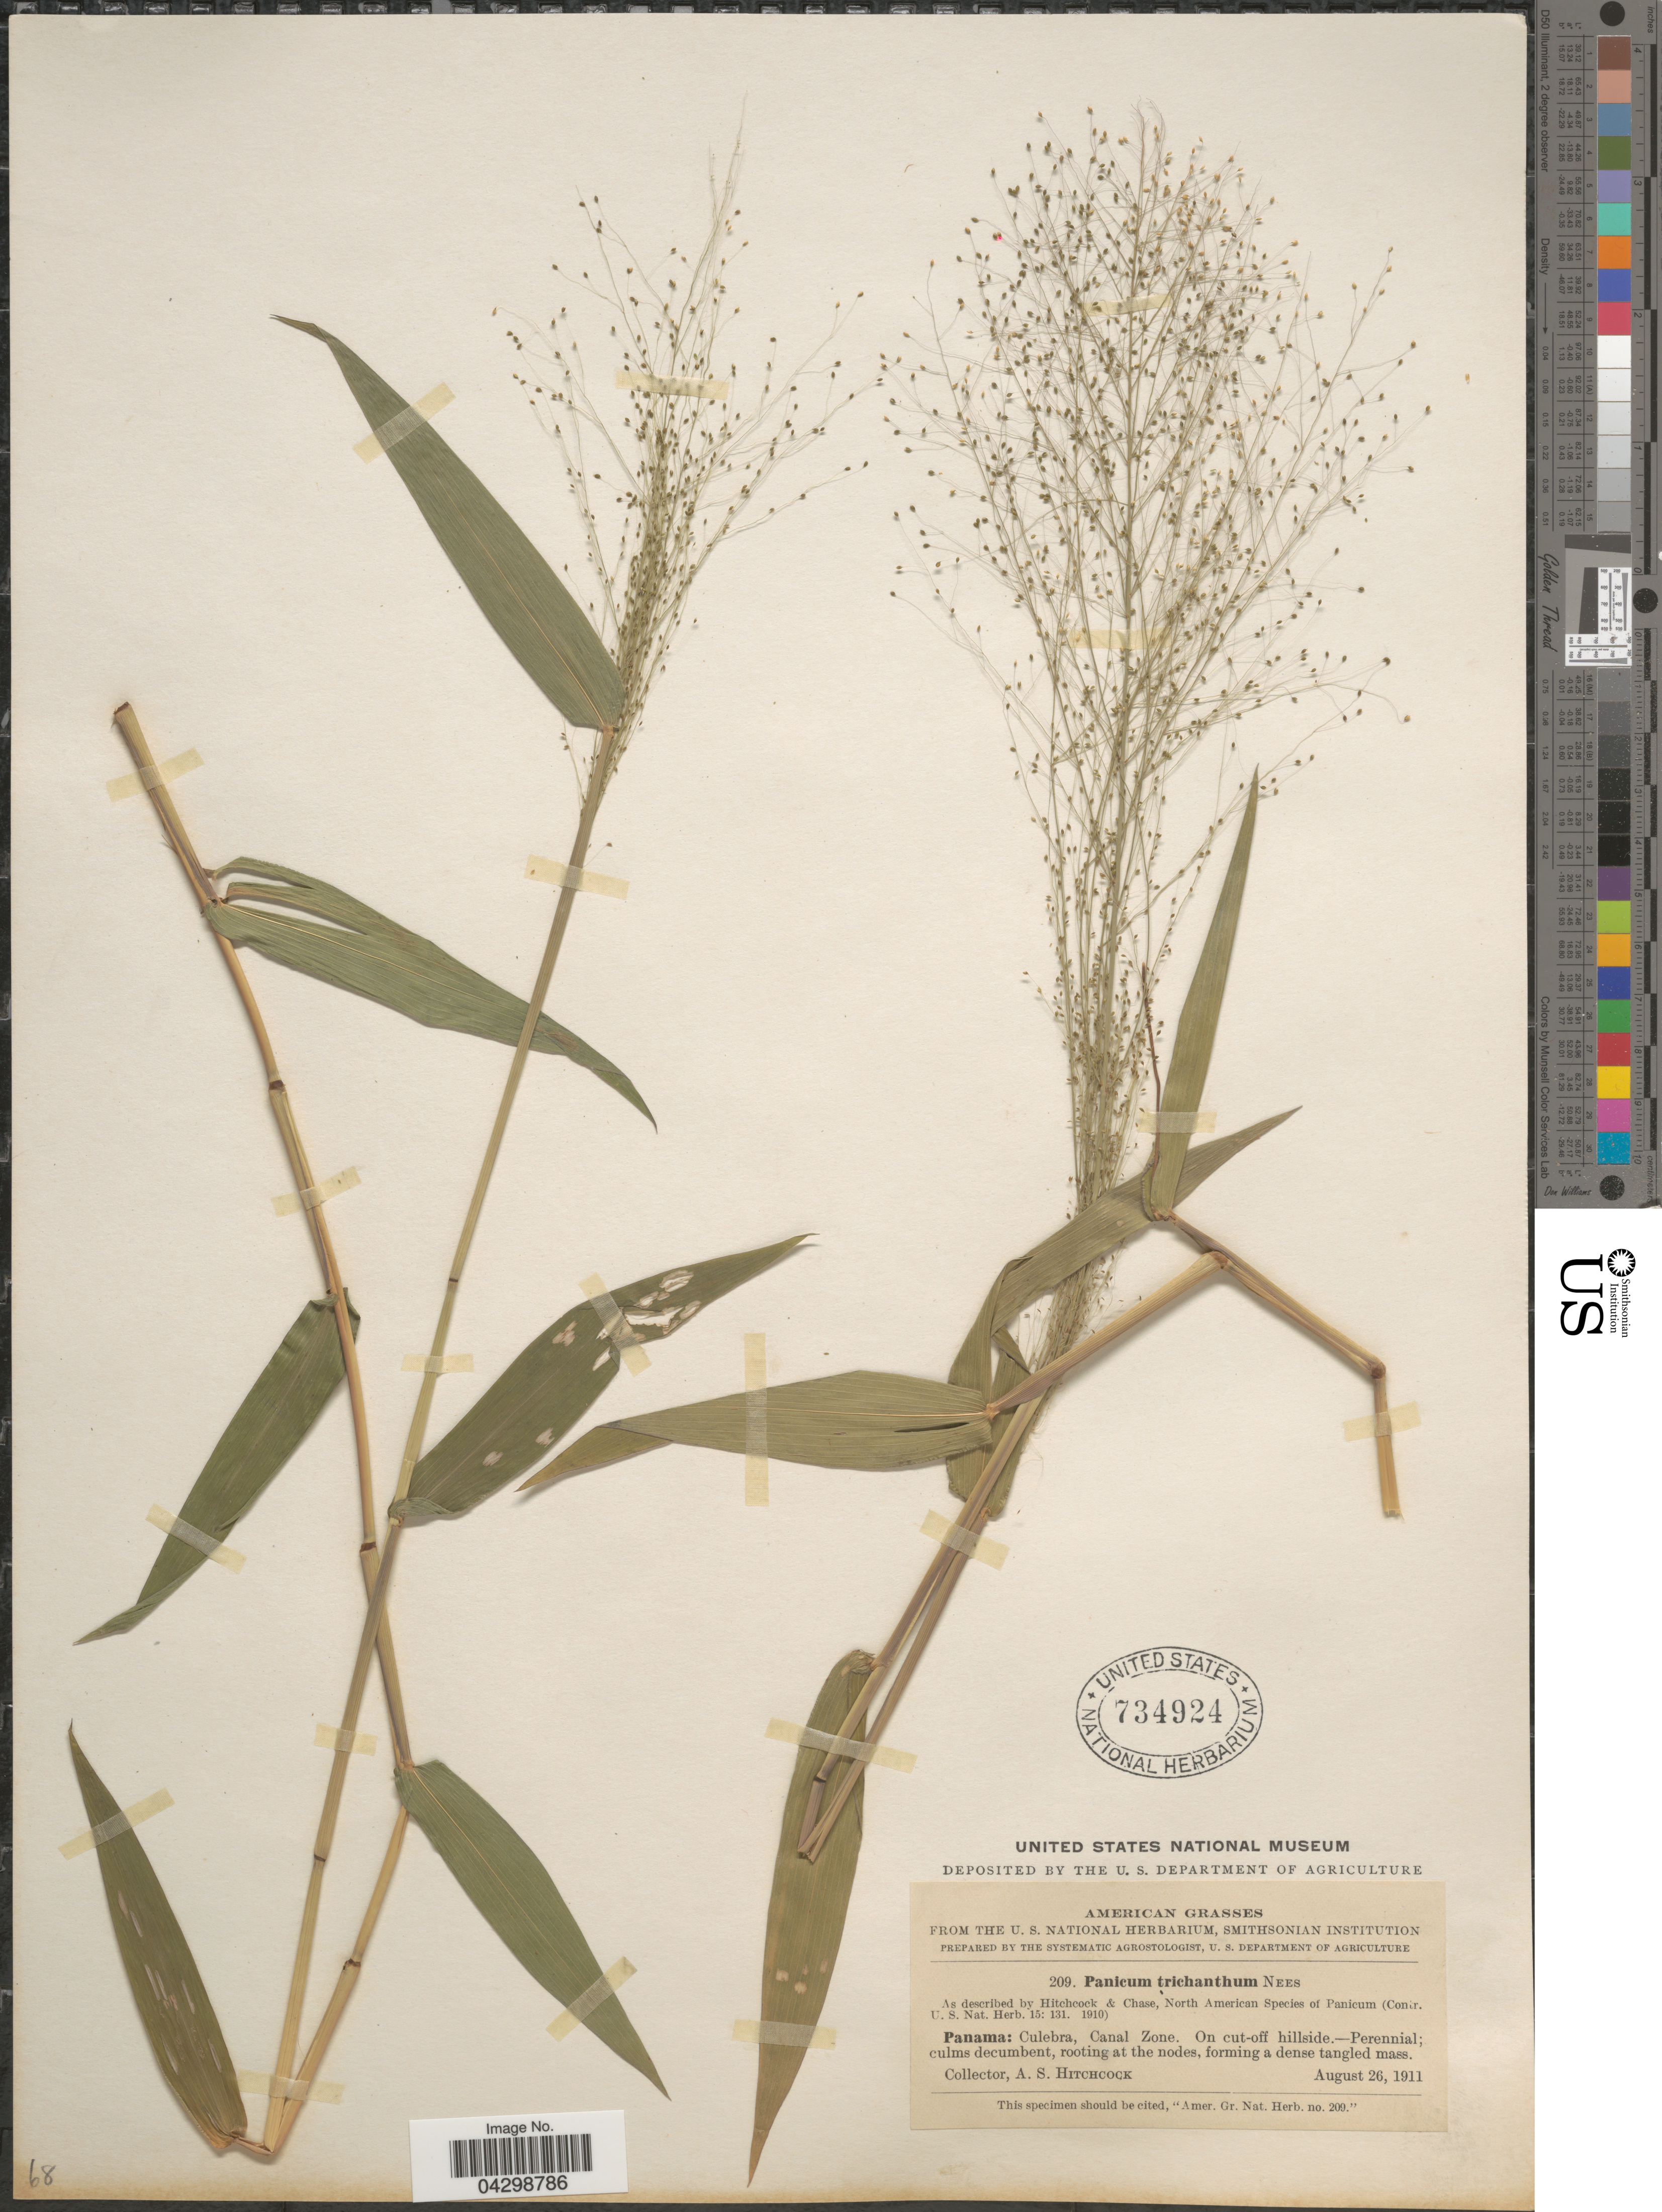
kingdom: Plantae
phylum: Tracheophyta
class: Liliopsida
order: Poales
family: Poaceae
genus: Panicum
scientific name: Panicum trichanthum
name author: Nees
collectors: A. S. Hitchcock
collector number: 209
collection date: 1911-08-26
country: Panama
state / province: Colón / Panamá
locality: Culebra, Canal Zone.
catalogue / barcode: US 734924